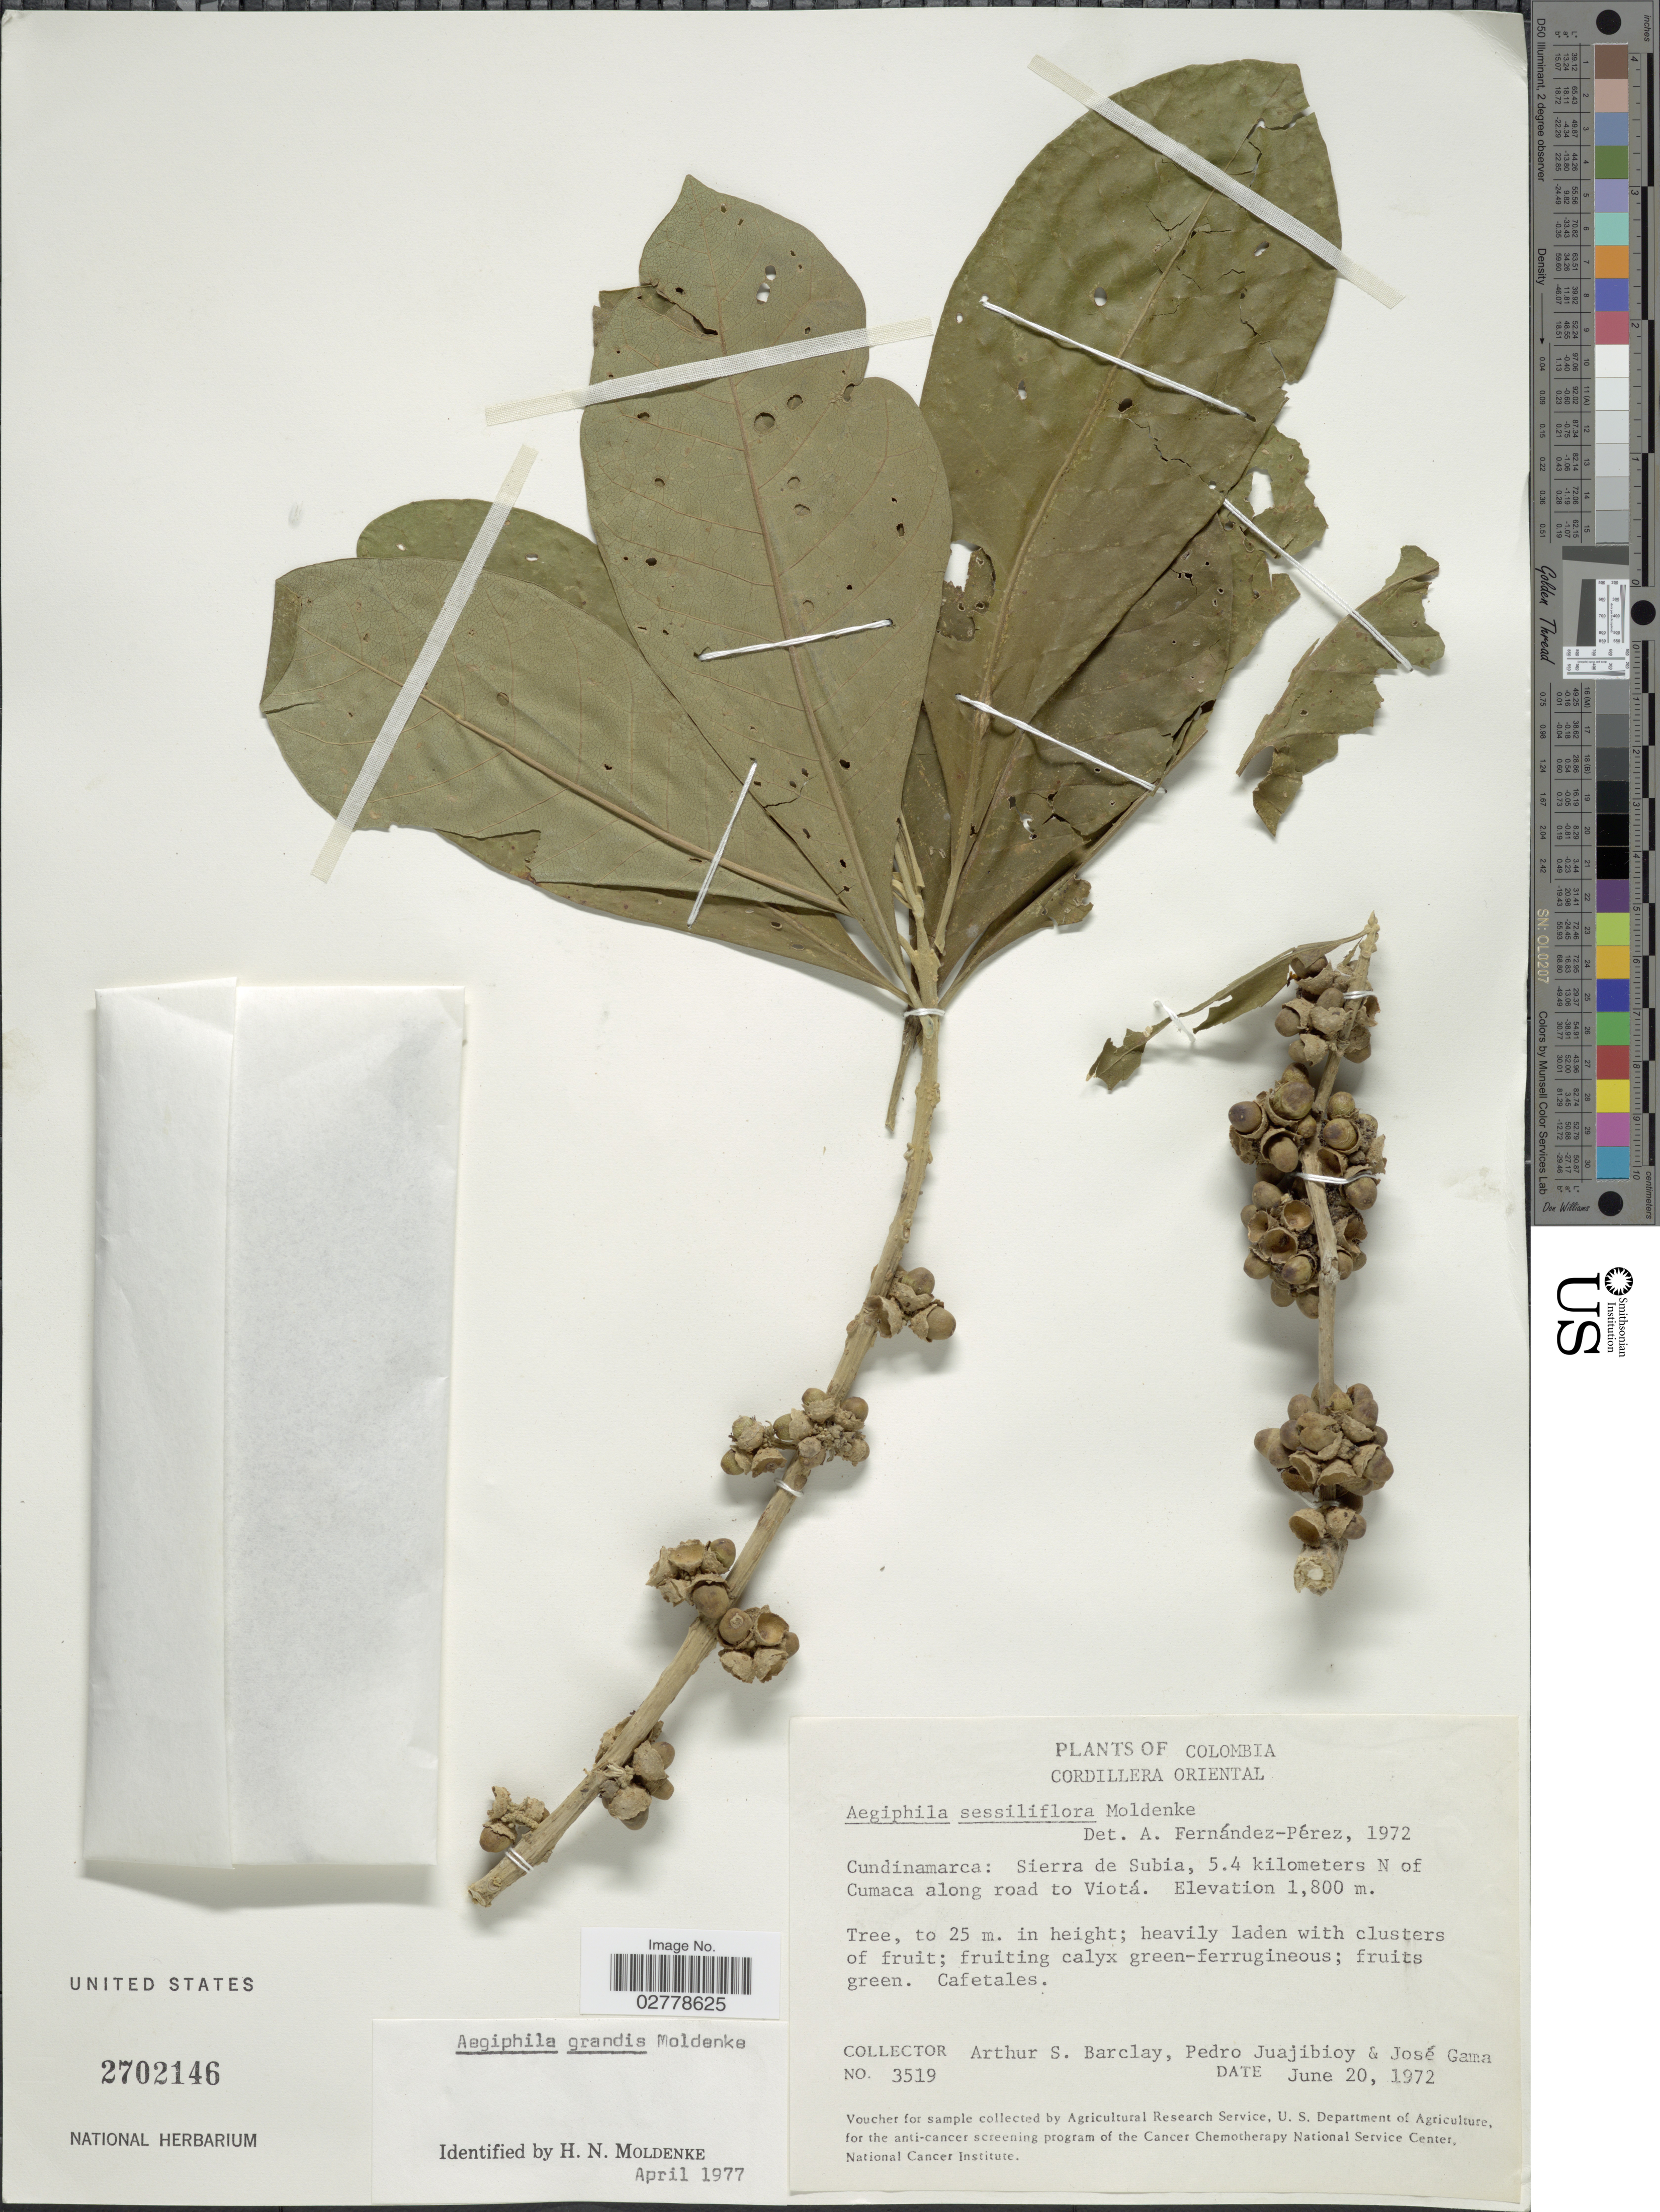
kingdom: Plantae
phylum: Tracheophyta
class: Magnoliopsida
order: Lamiales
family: Lamiaceae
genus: Aegiphila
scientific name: Aegiphila grandis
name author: Moldenke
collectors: A. S. Barclay, P. Juajibioy & J. Gama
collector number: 3519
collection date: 1972-06-20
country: Colombia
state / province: Cundinamarca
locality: Cordillera Oriental. Cundinamarca: Sierra de Subia, 5.4 kilometers N of Cumaca along road to Viotá.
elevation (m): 1800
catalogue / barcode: US 2702146